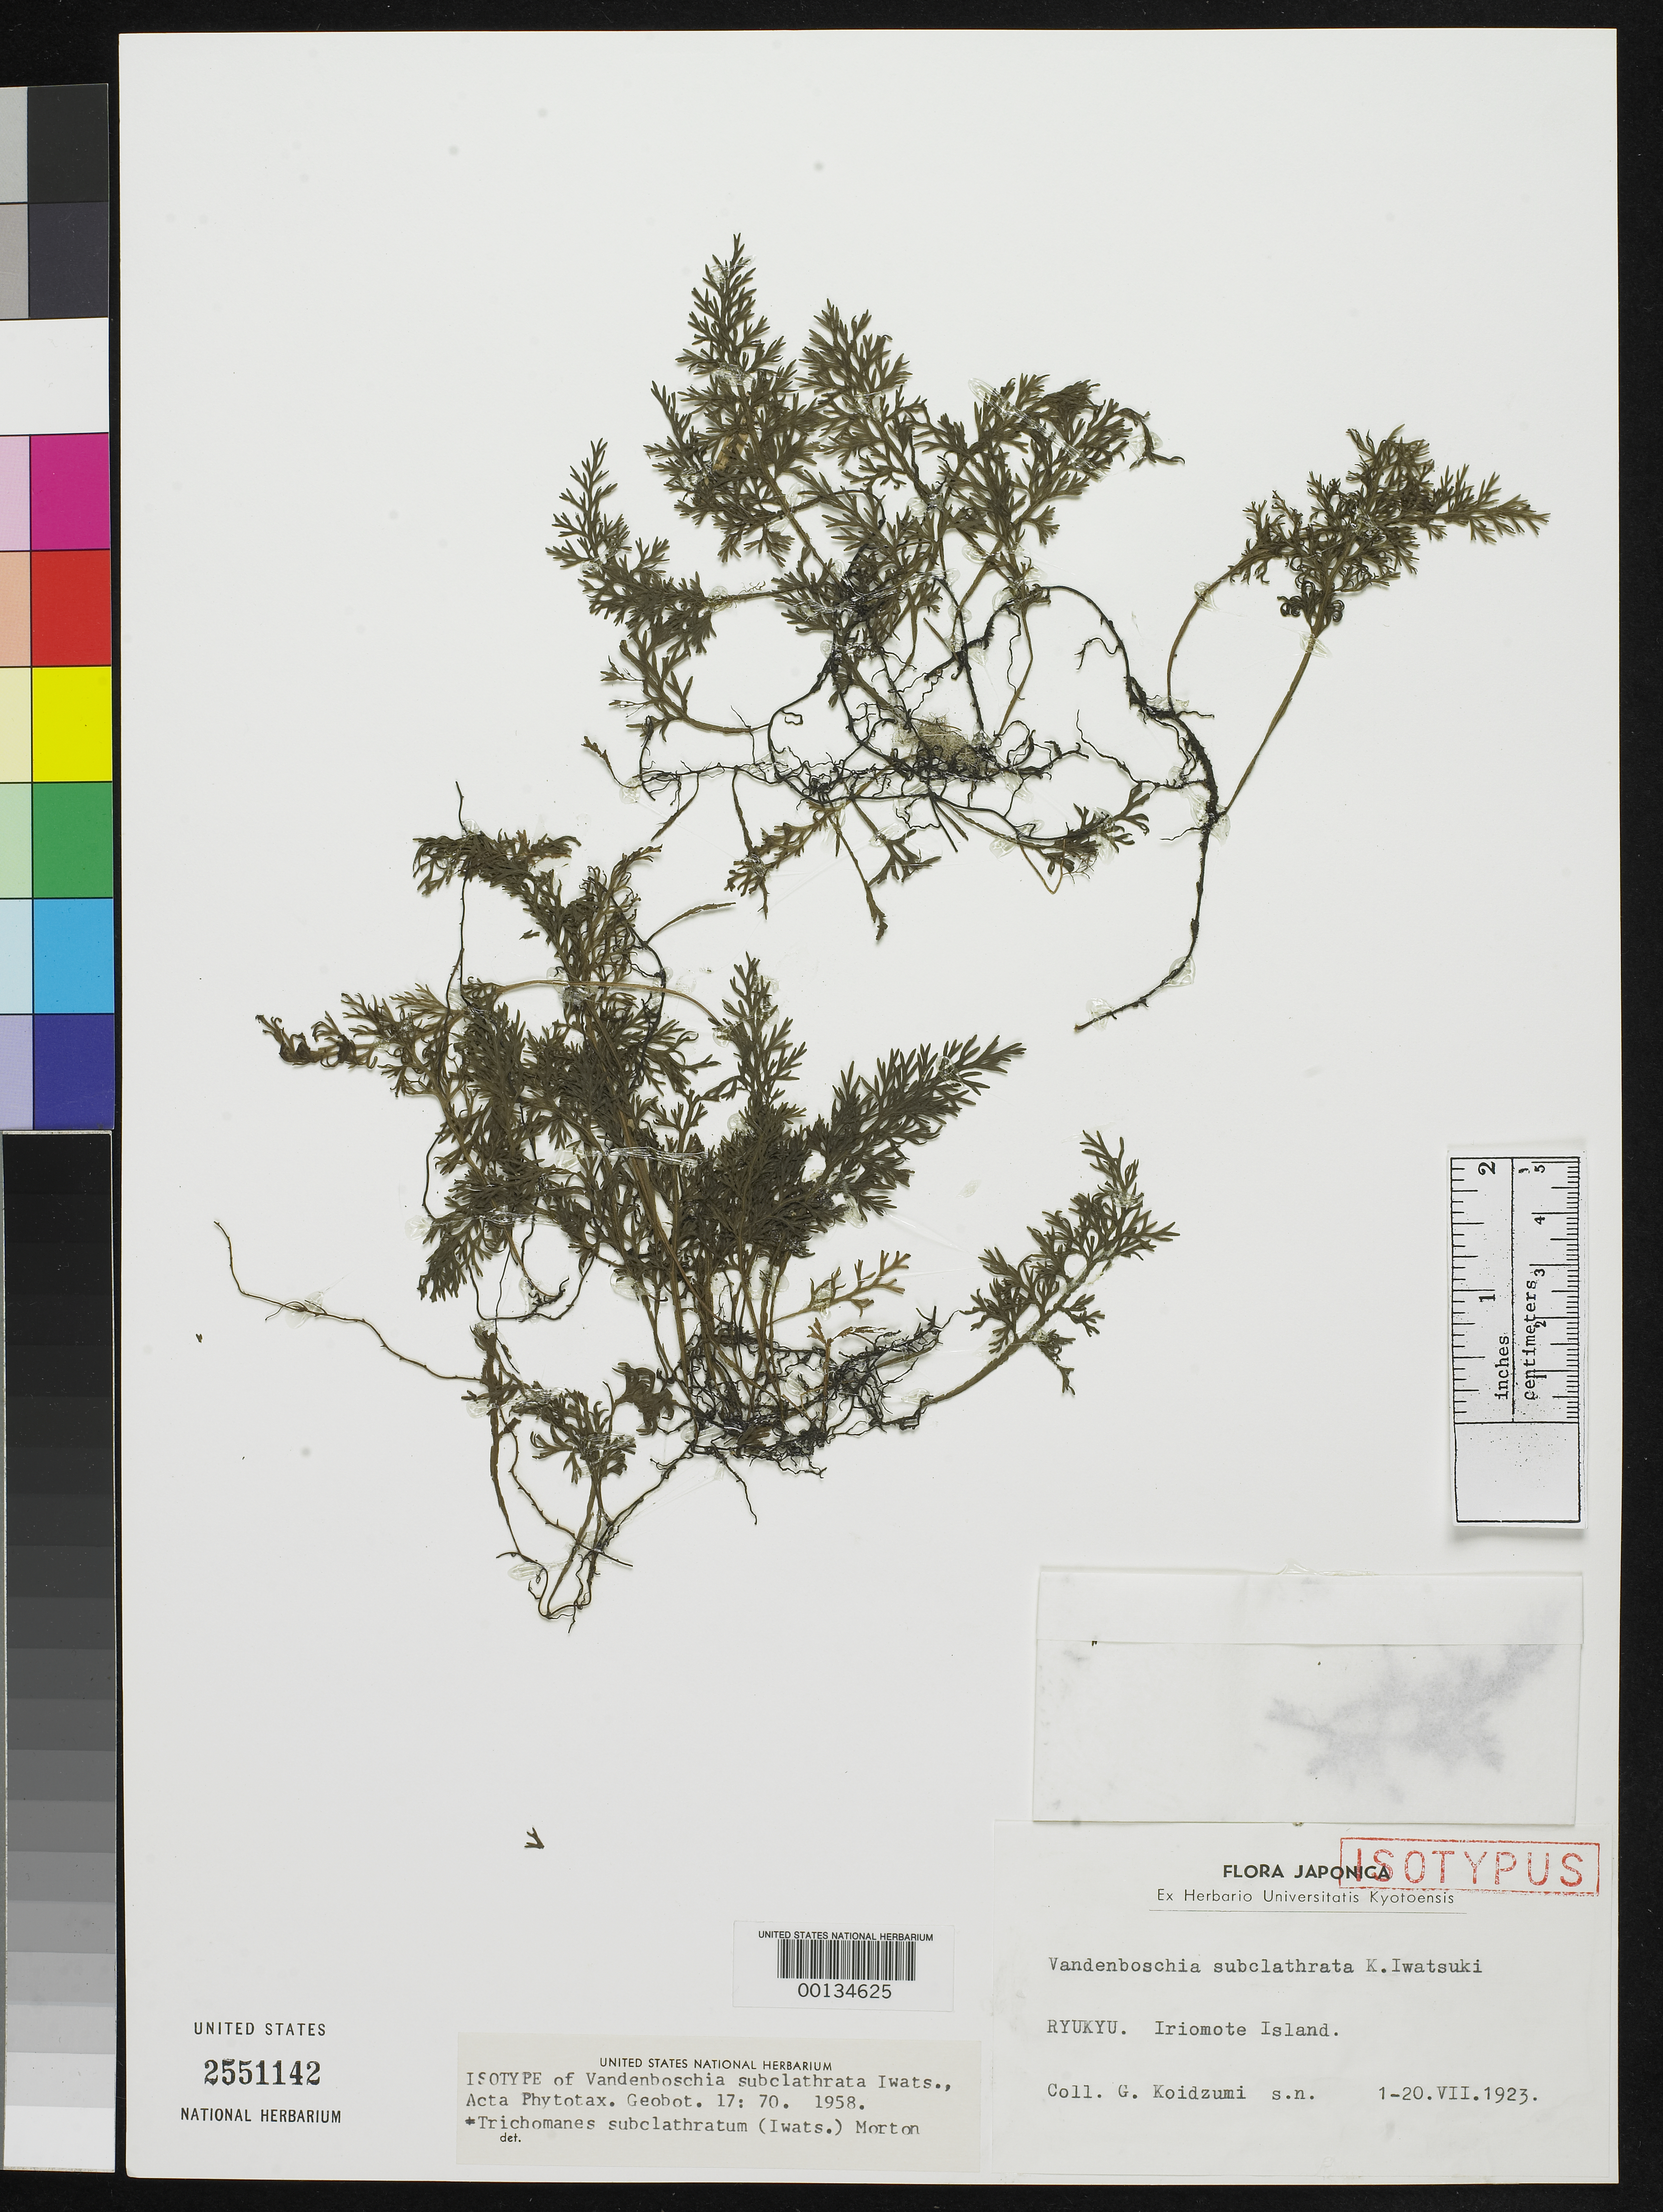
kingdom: Plantae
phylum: Tracheophyta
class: Polypodiopsida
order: Hymenophyllales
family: Hymenophyllaceae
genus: Vandenboschia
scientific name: Vandenboschia subclathrata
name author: K. Iwats.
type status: Isotype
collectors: G. Koidzumi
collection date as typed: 01 Jul 1923 to 20 Jul 1923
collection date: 1923-07-01/1923-07-20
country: Japan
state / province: Okinawa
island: Iriomote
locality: Iriomote Island.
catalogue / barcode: US 2551142